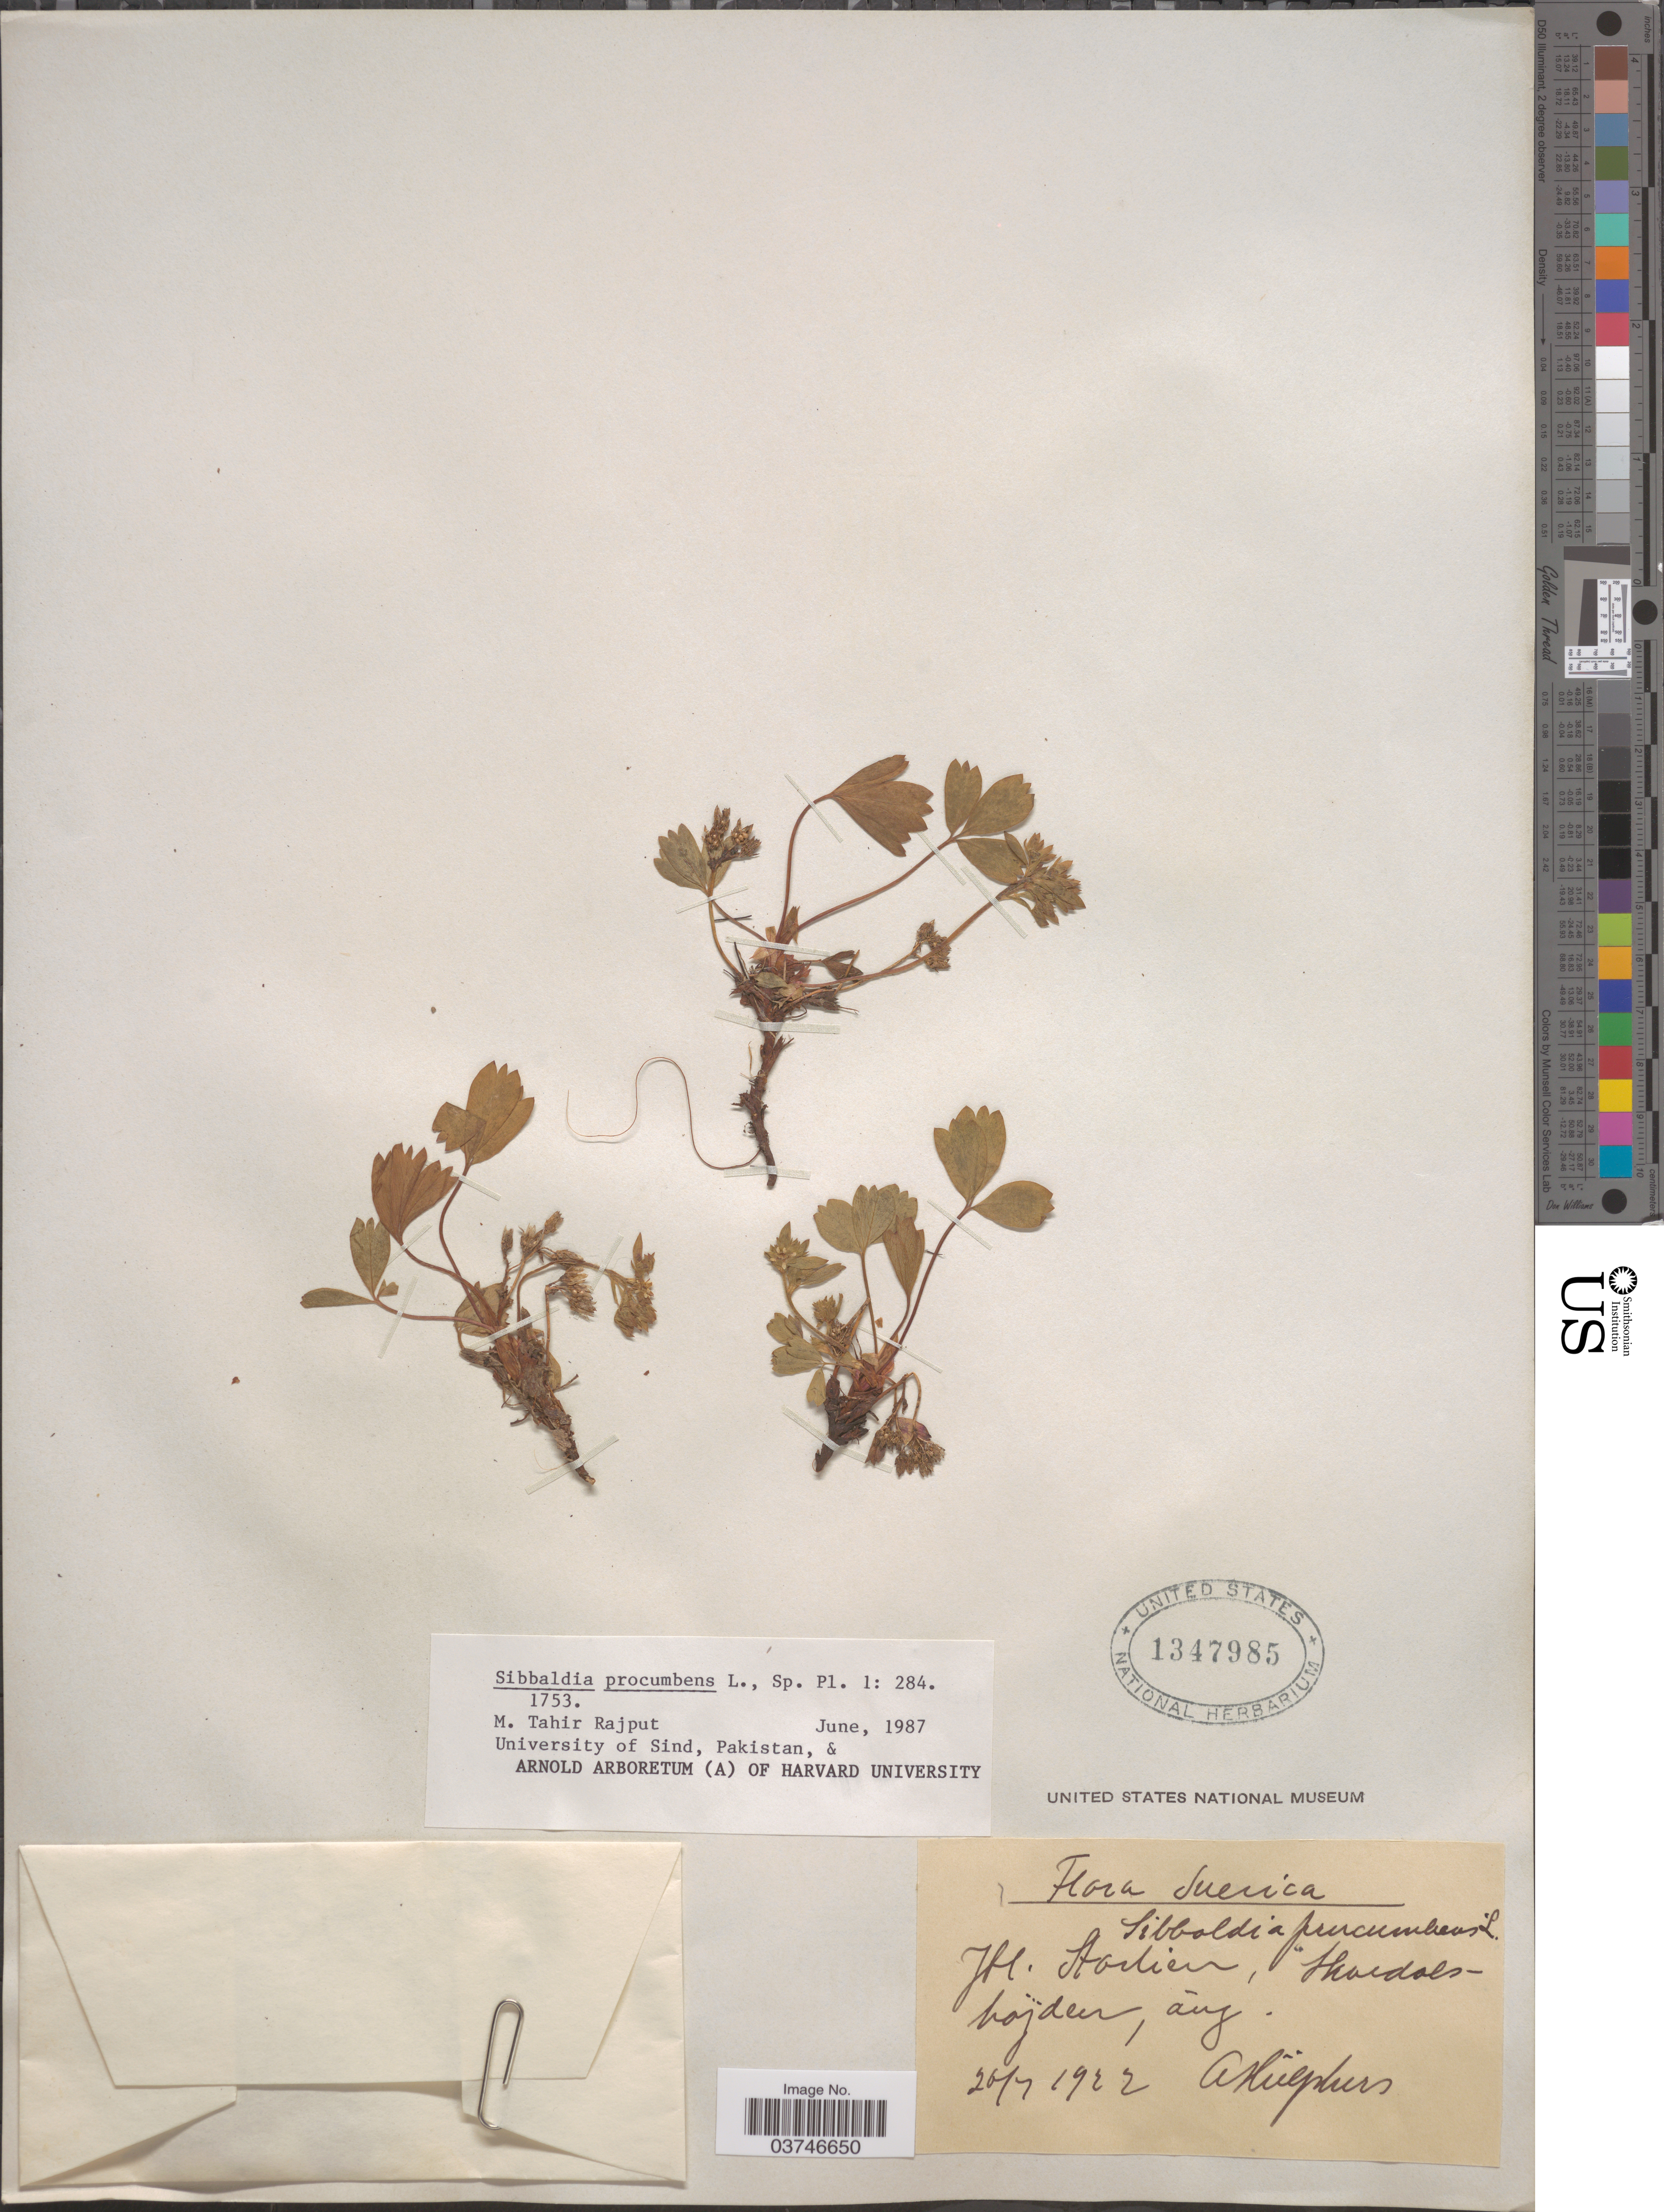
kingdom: Plantae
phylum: Tracheophyta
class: Magnoliopsida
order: Rosales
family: Rosaceae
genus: Sibbaldia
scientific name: Sibbaldia procumbens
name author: L.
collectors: A. Hülphers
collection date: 1922-07-20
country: Sweden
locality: Suecica. Jtl. Storlien, Skalshöjden.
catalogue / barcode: US 1347985